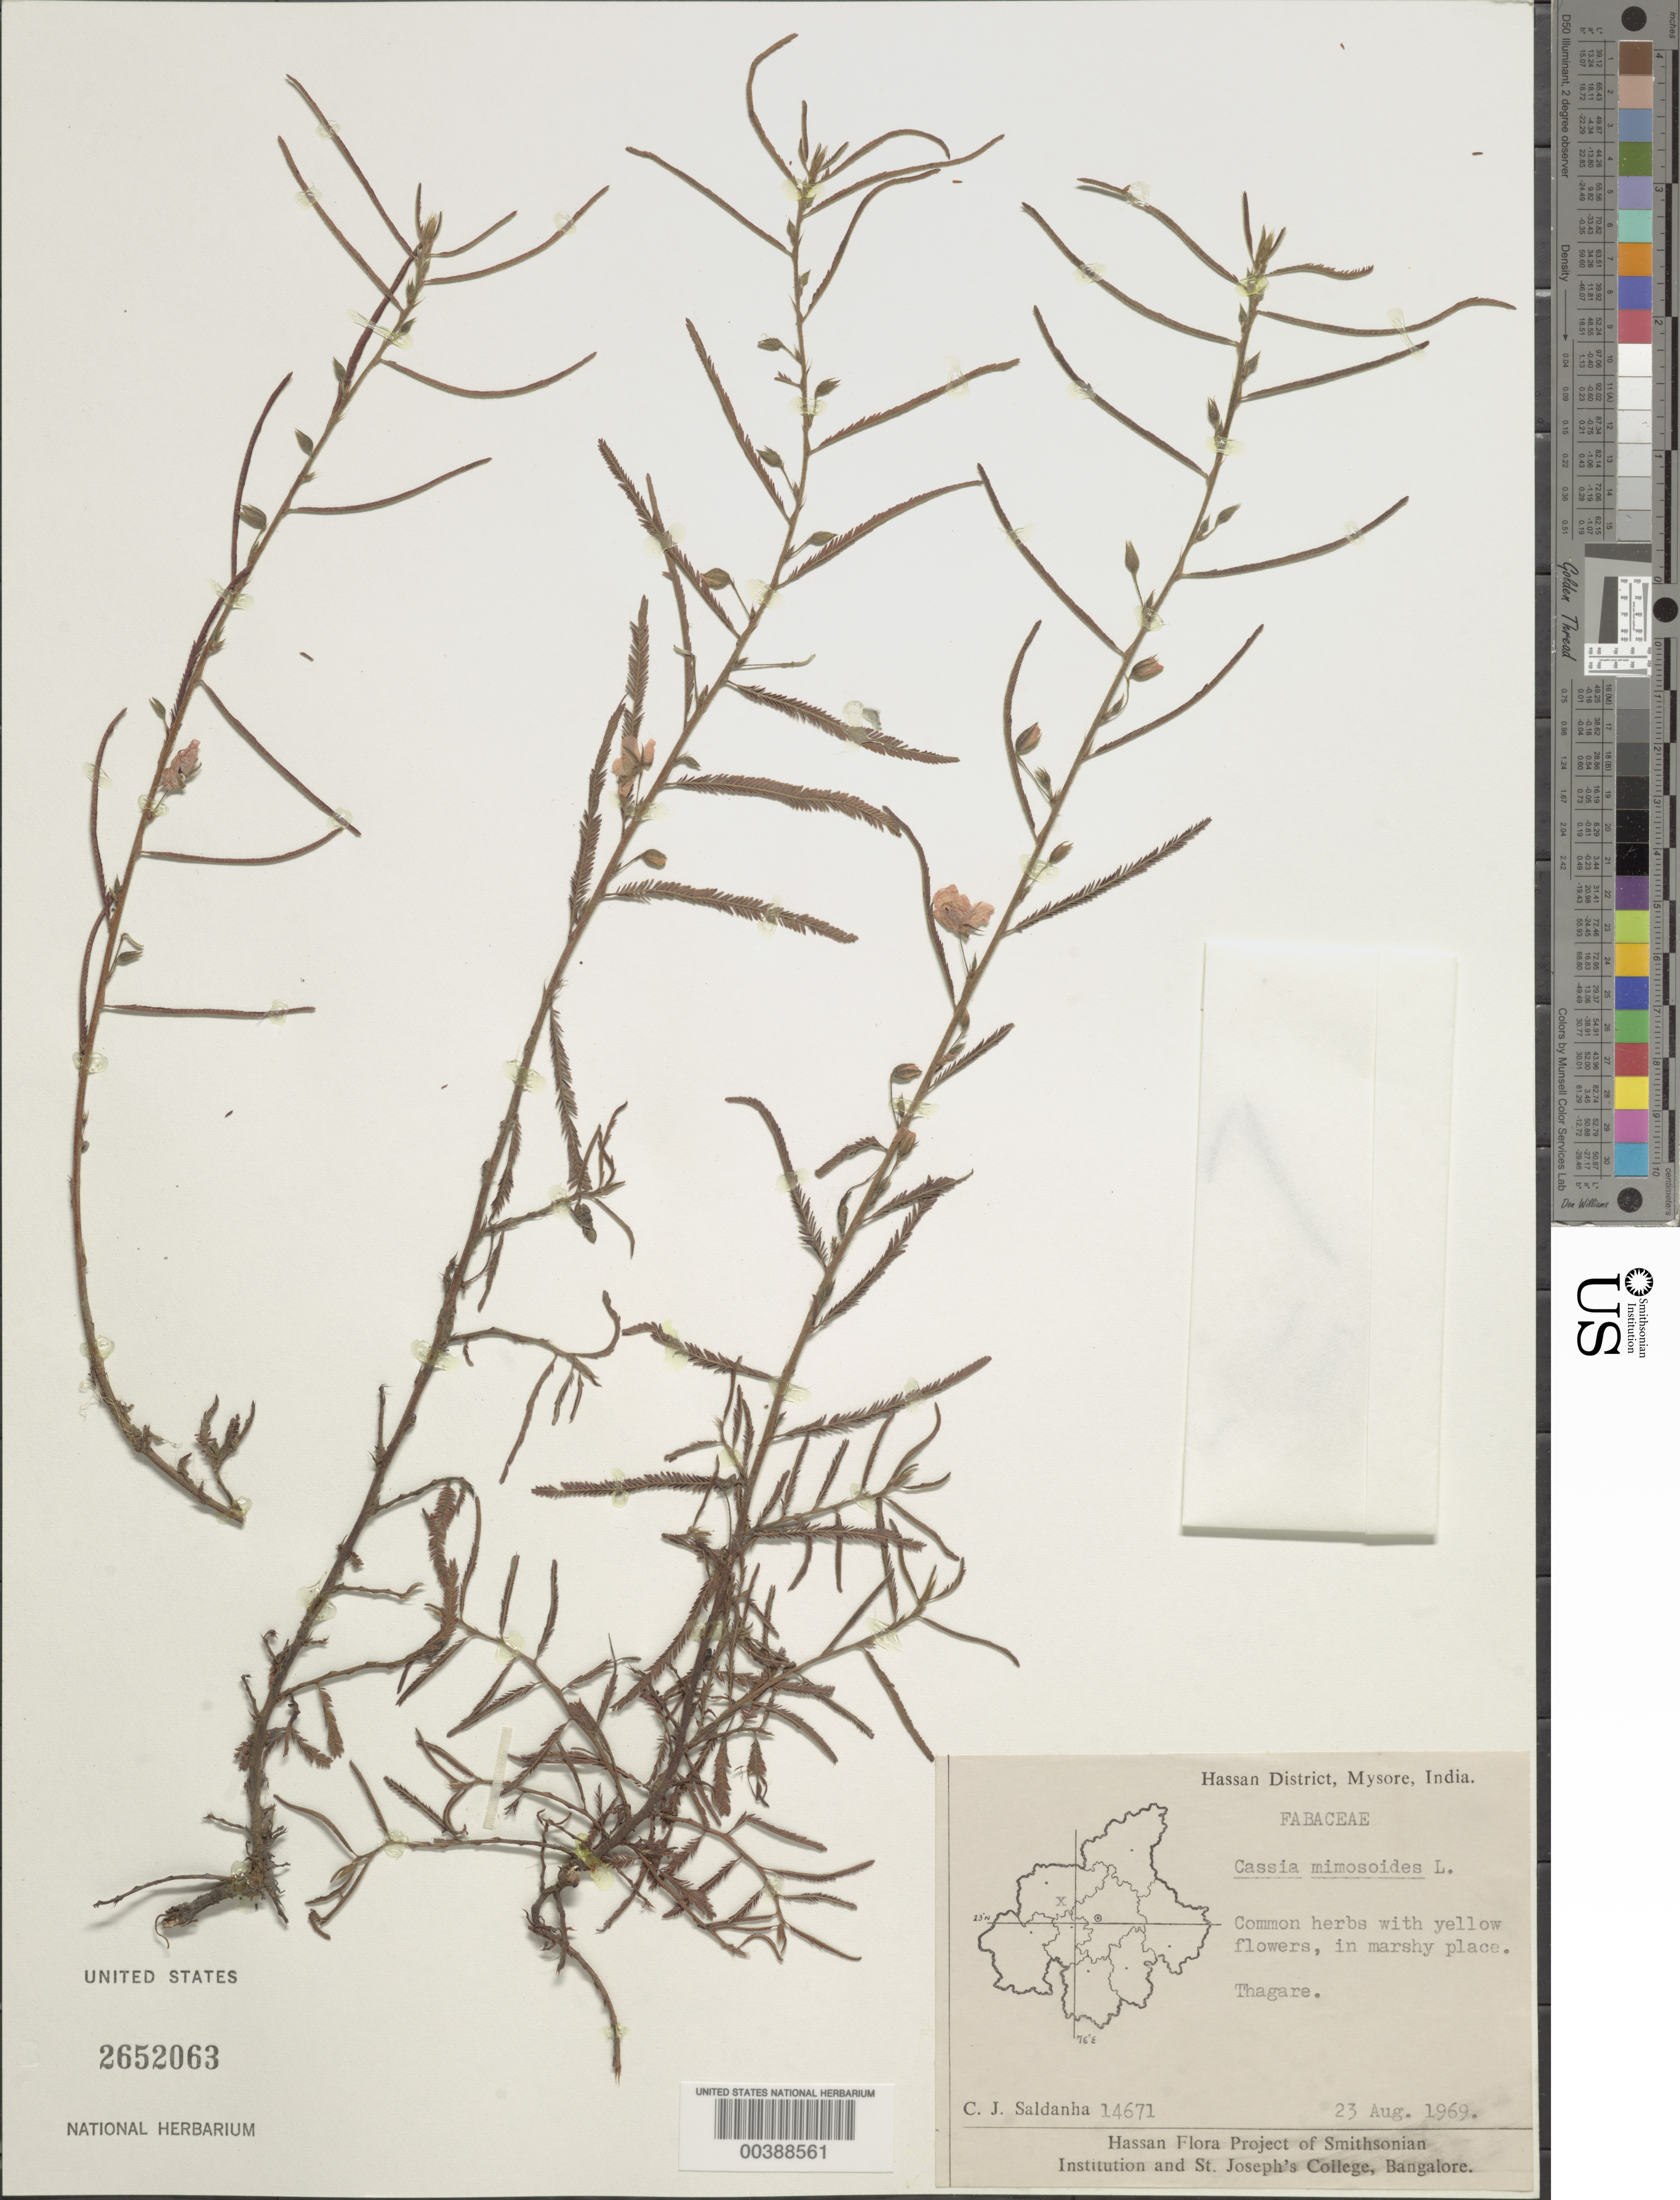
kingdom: Plantae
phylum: Tracheophyta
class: Magnoliopsida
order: Fabales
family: Fabaceae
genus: Chamaecrista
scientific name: Chamaecrista mimosoides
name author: (L.) Greene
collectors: C. J. Saldanha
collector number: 14671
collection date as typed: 23 Aug 1969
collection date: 1969-08-23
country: India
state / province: Karnataka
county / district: Hassan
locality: Thagare, mysore state [mysore state = karnataka.]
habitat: Marshy places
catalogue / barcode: US 2652063